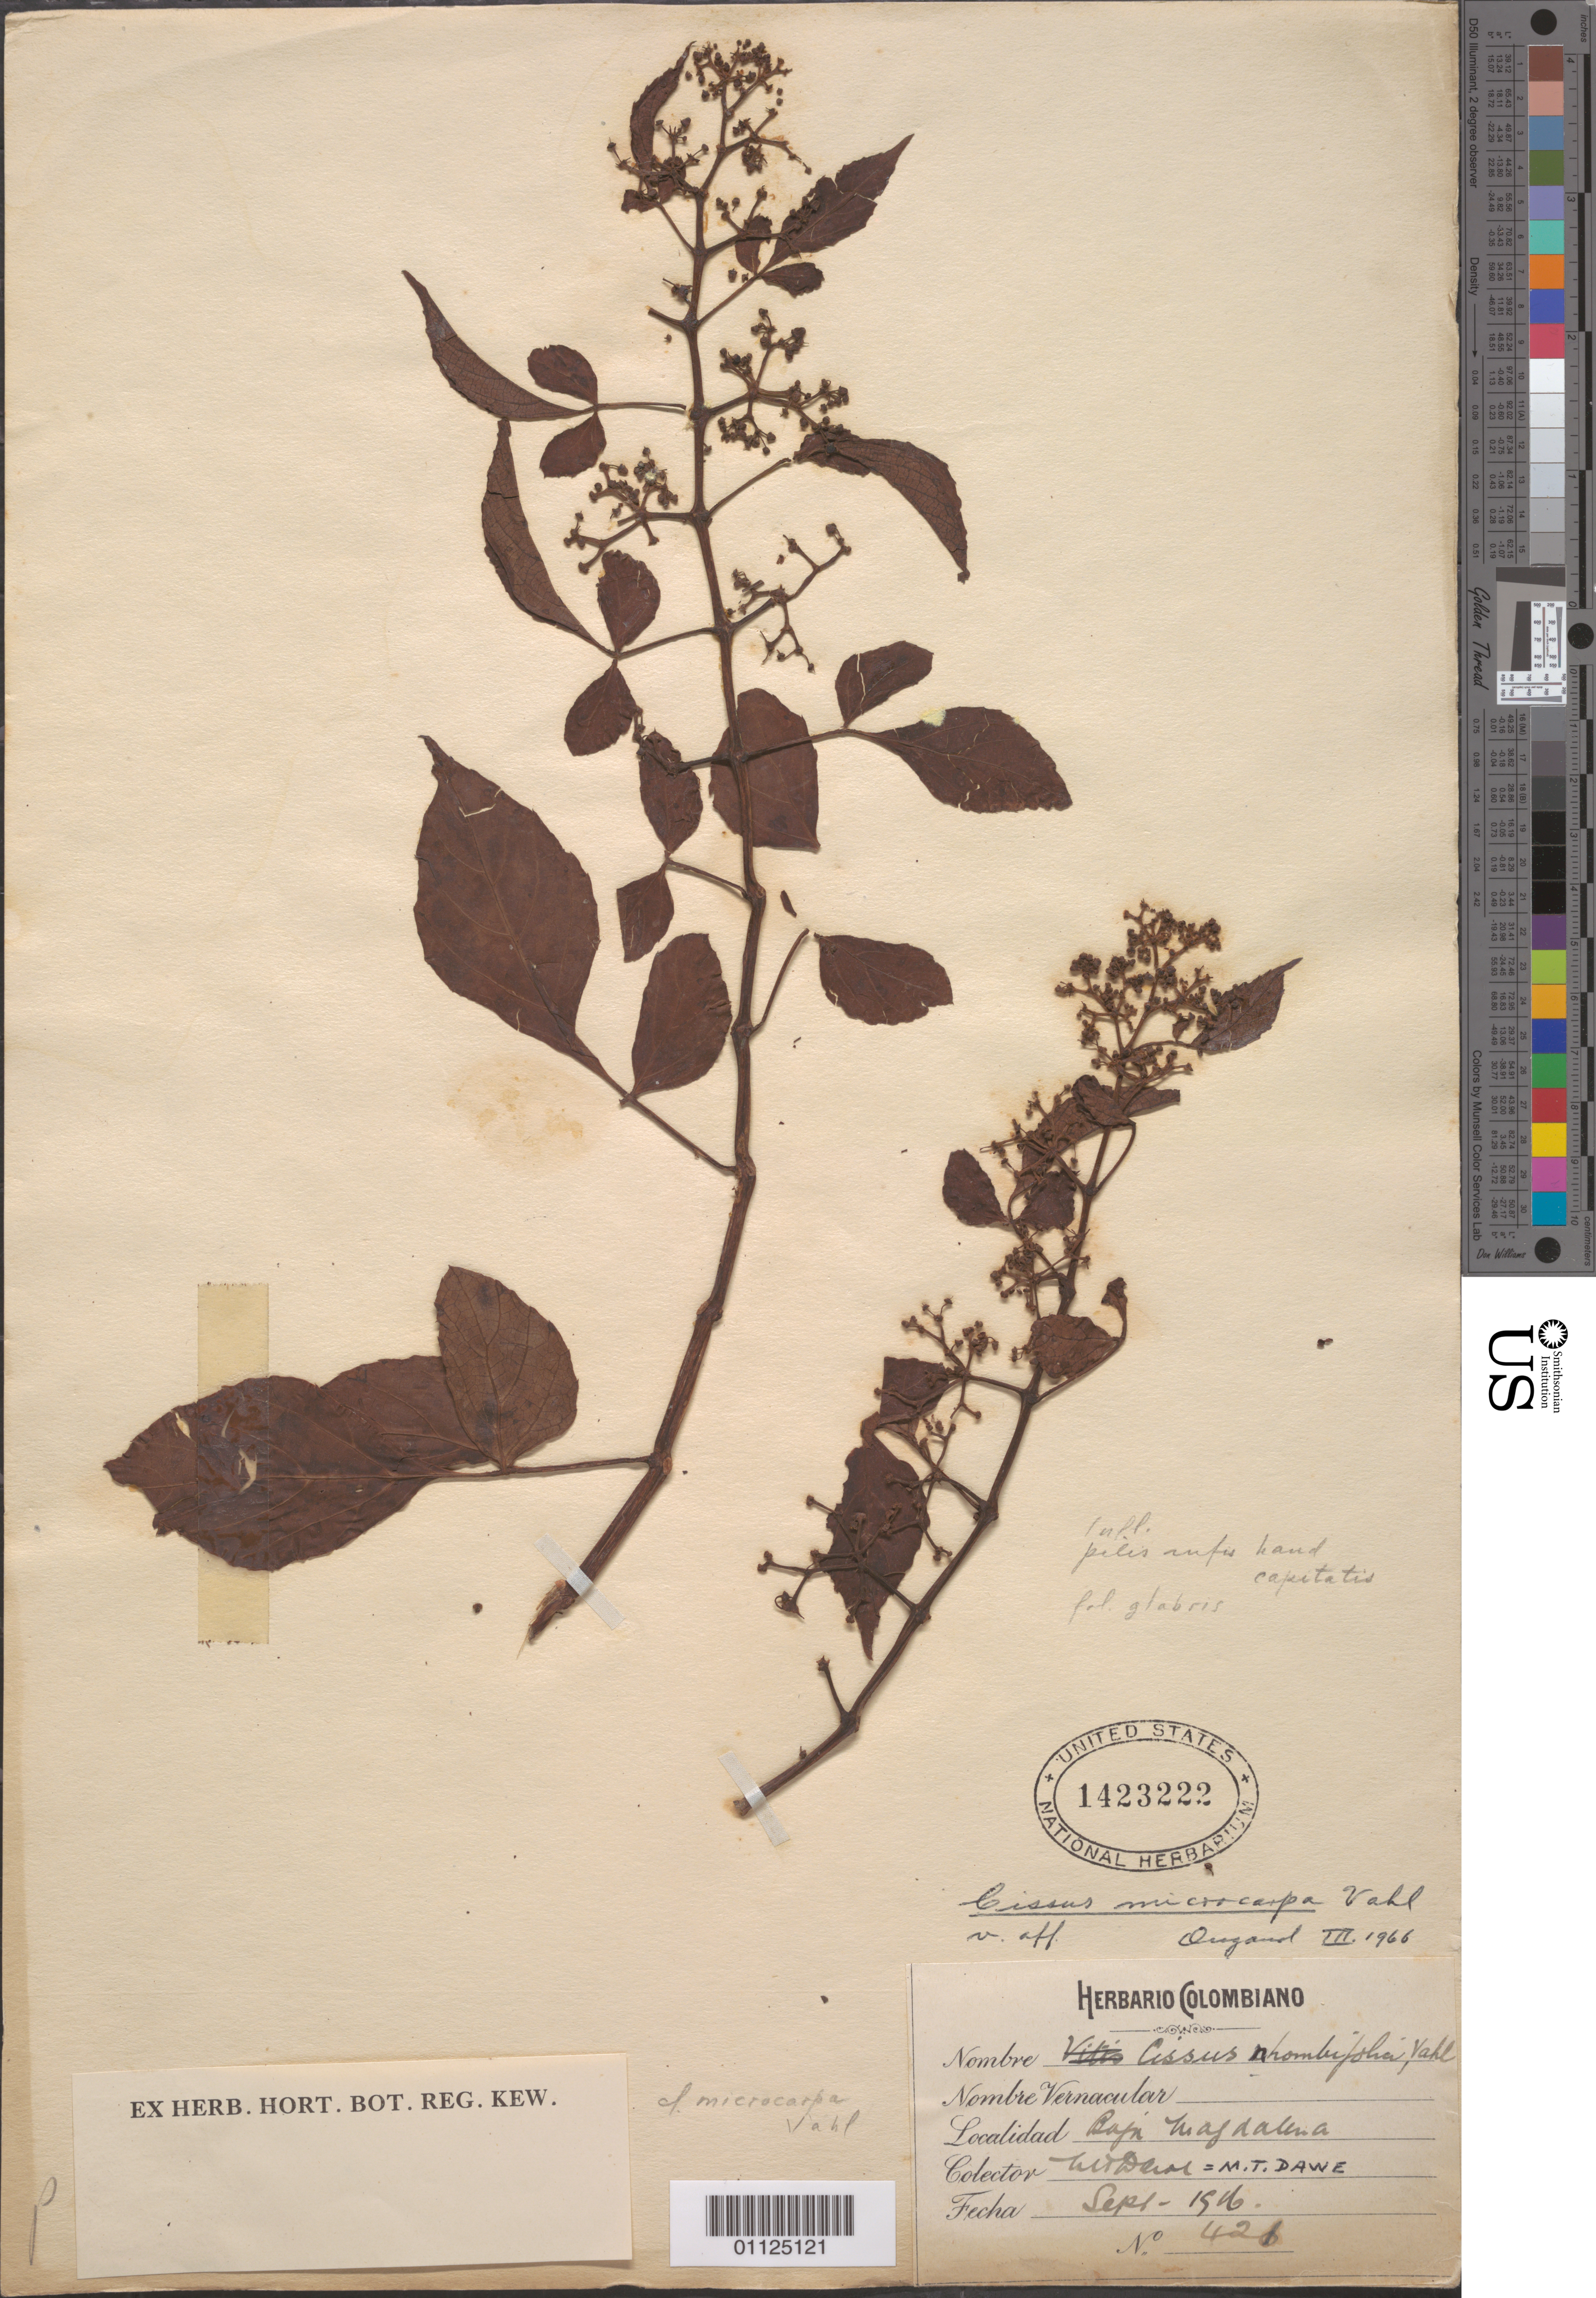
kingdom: Plantae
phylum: Tracheophyta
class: Magnoliopsida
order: Vitales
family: Vitaceae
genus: Cissus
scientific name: Cissus microcarpa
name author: Vahl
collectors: W. Dawe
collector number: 421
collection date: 1916-09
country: Colombia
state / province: Magdalena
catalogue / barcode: US 1423222